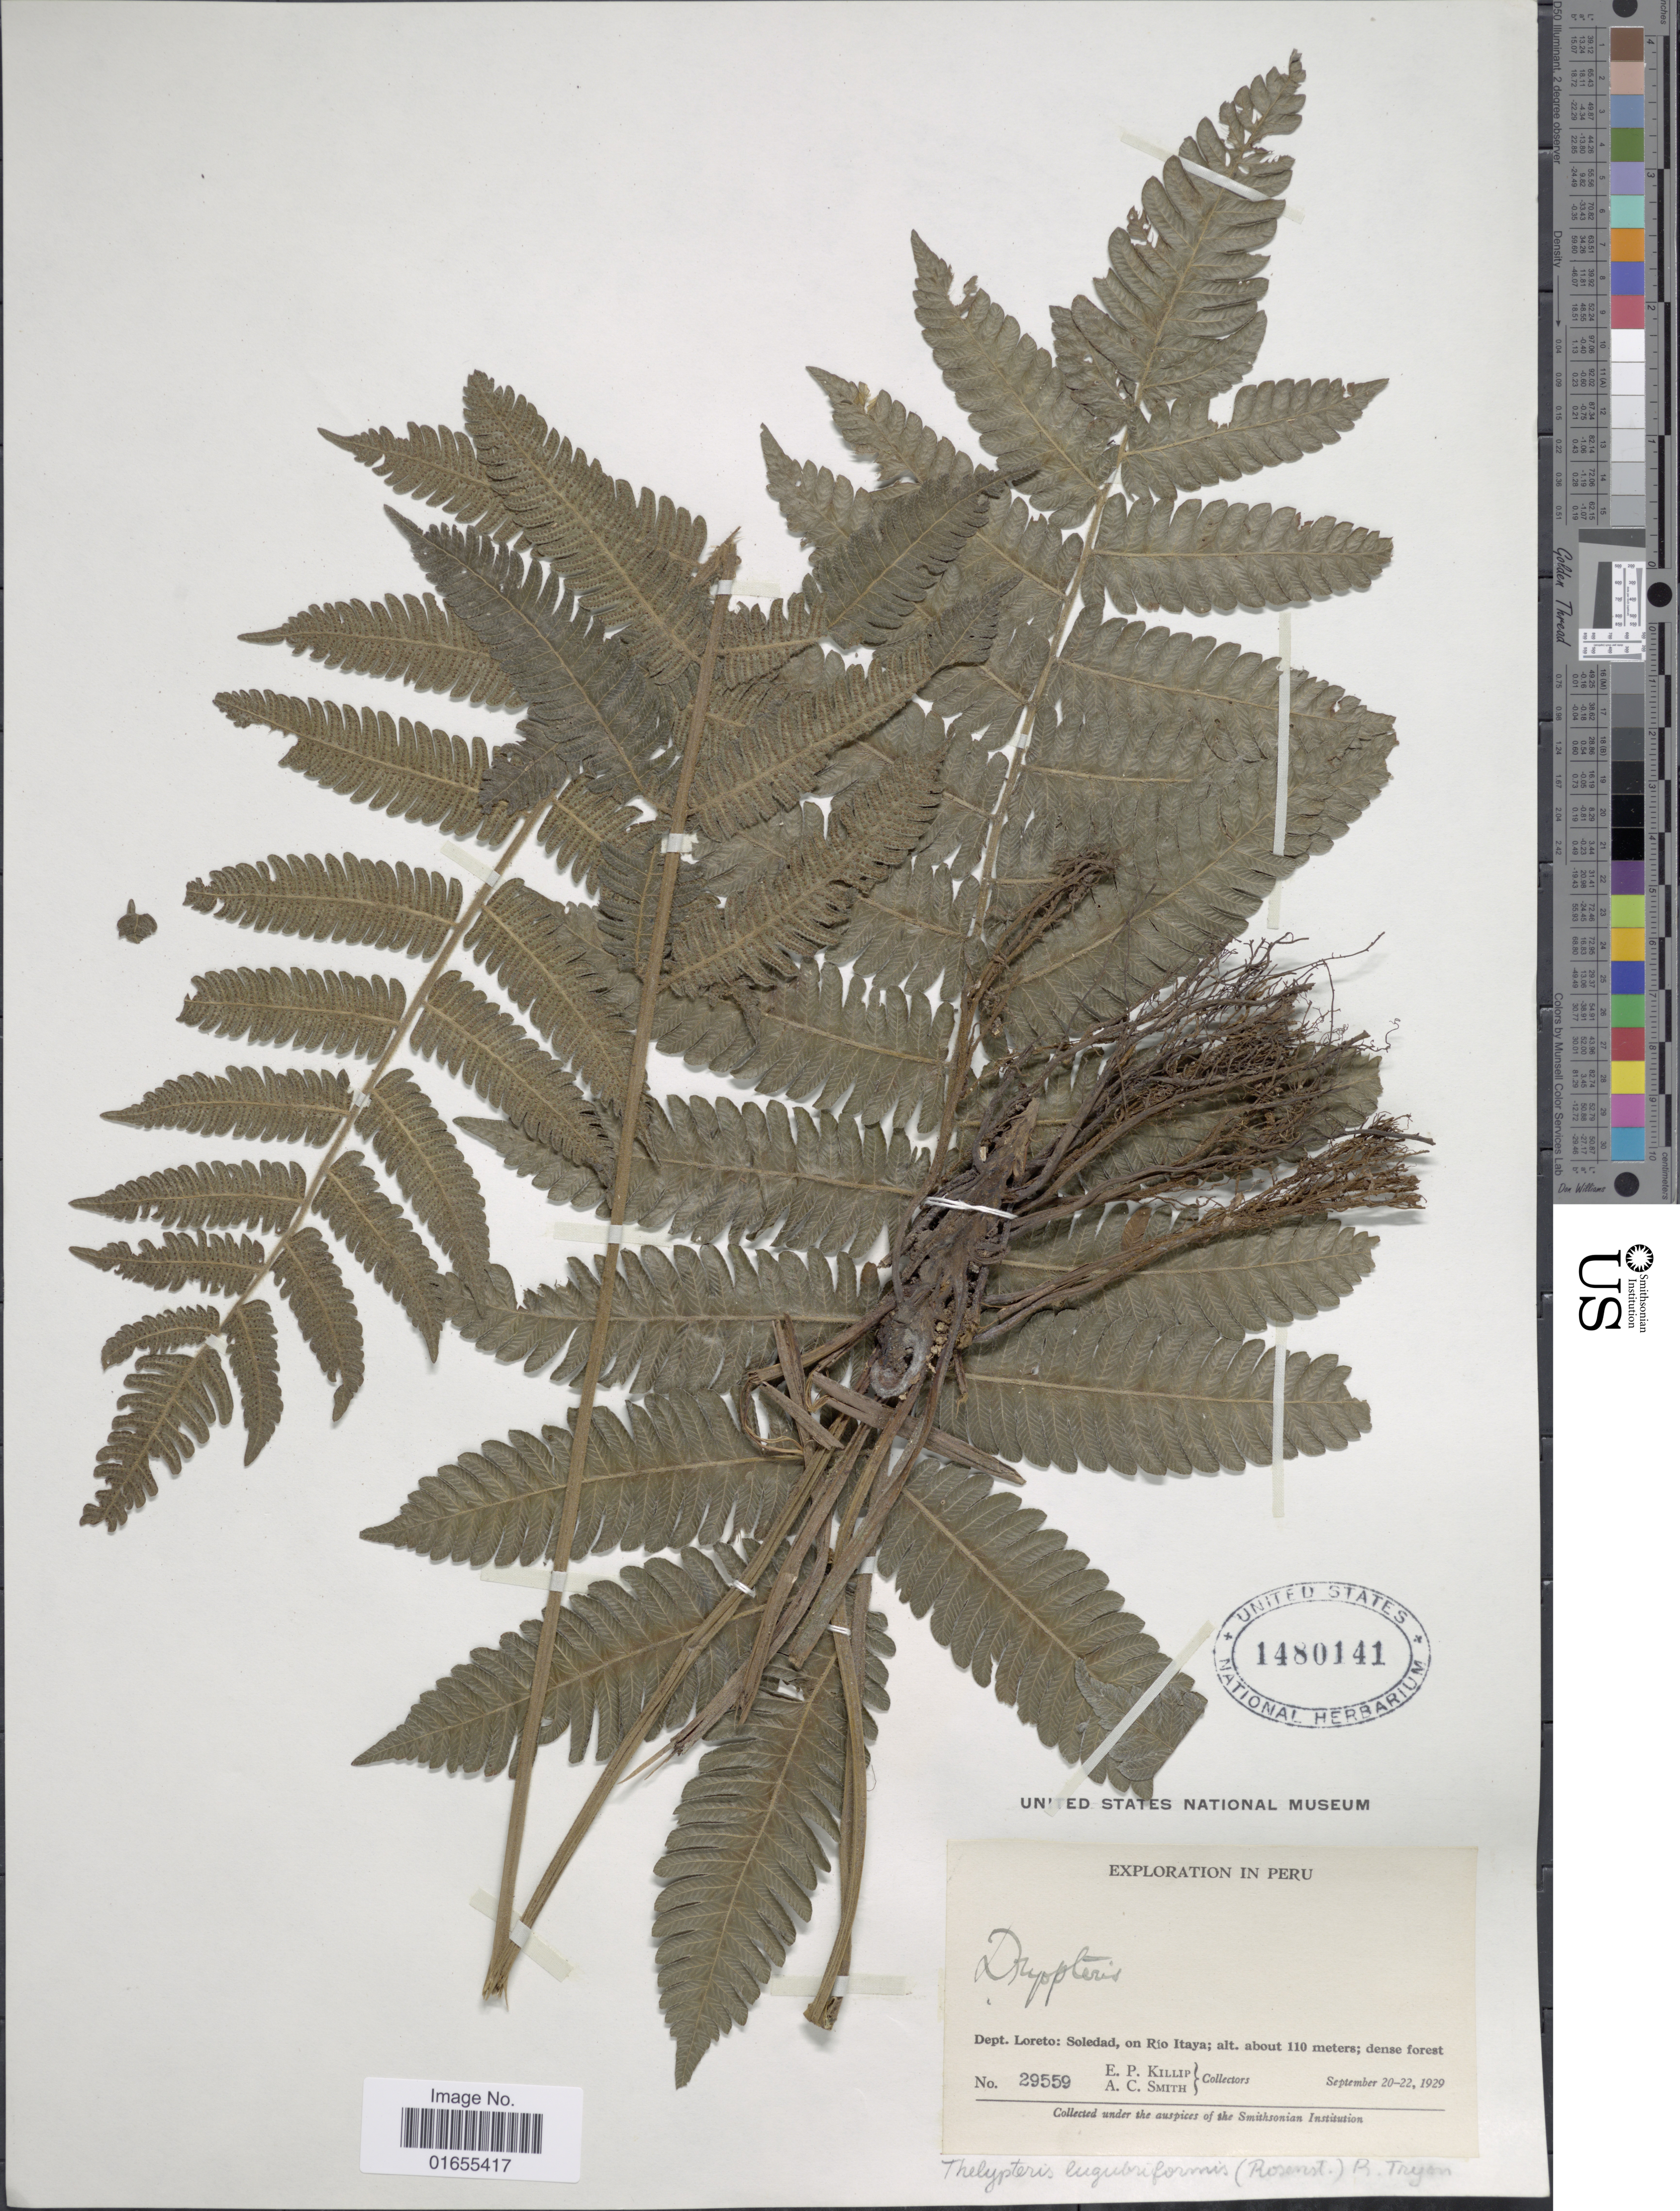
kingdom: Plantae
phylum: Tracheophyta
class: Polypodiopsida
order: Polypodiales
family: Thelypteridaceae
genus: Goniopteris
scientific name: Goniopteris lugubriformis (Rosenst.) comb. nov., ined 2015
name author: (Rosenst.)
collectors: E. P. Killip & A. C. Smith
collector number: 29559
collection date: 1929-09-20/1929-09-22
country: Peru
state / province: Loreto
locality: Soledad, on Rio Itaya, dense forest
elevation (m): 110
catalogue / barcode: US 1480141